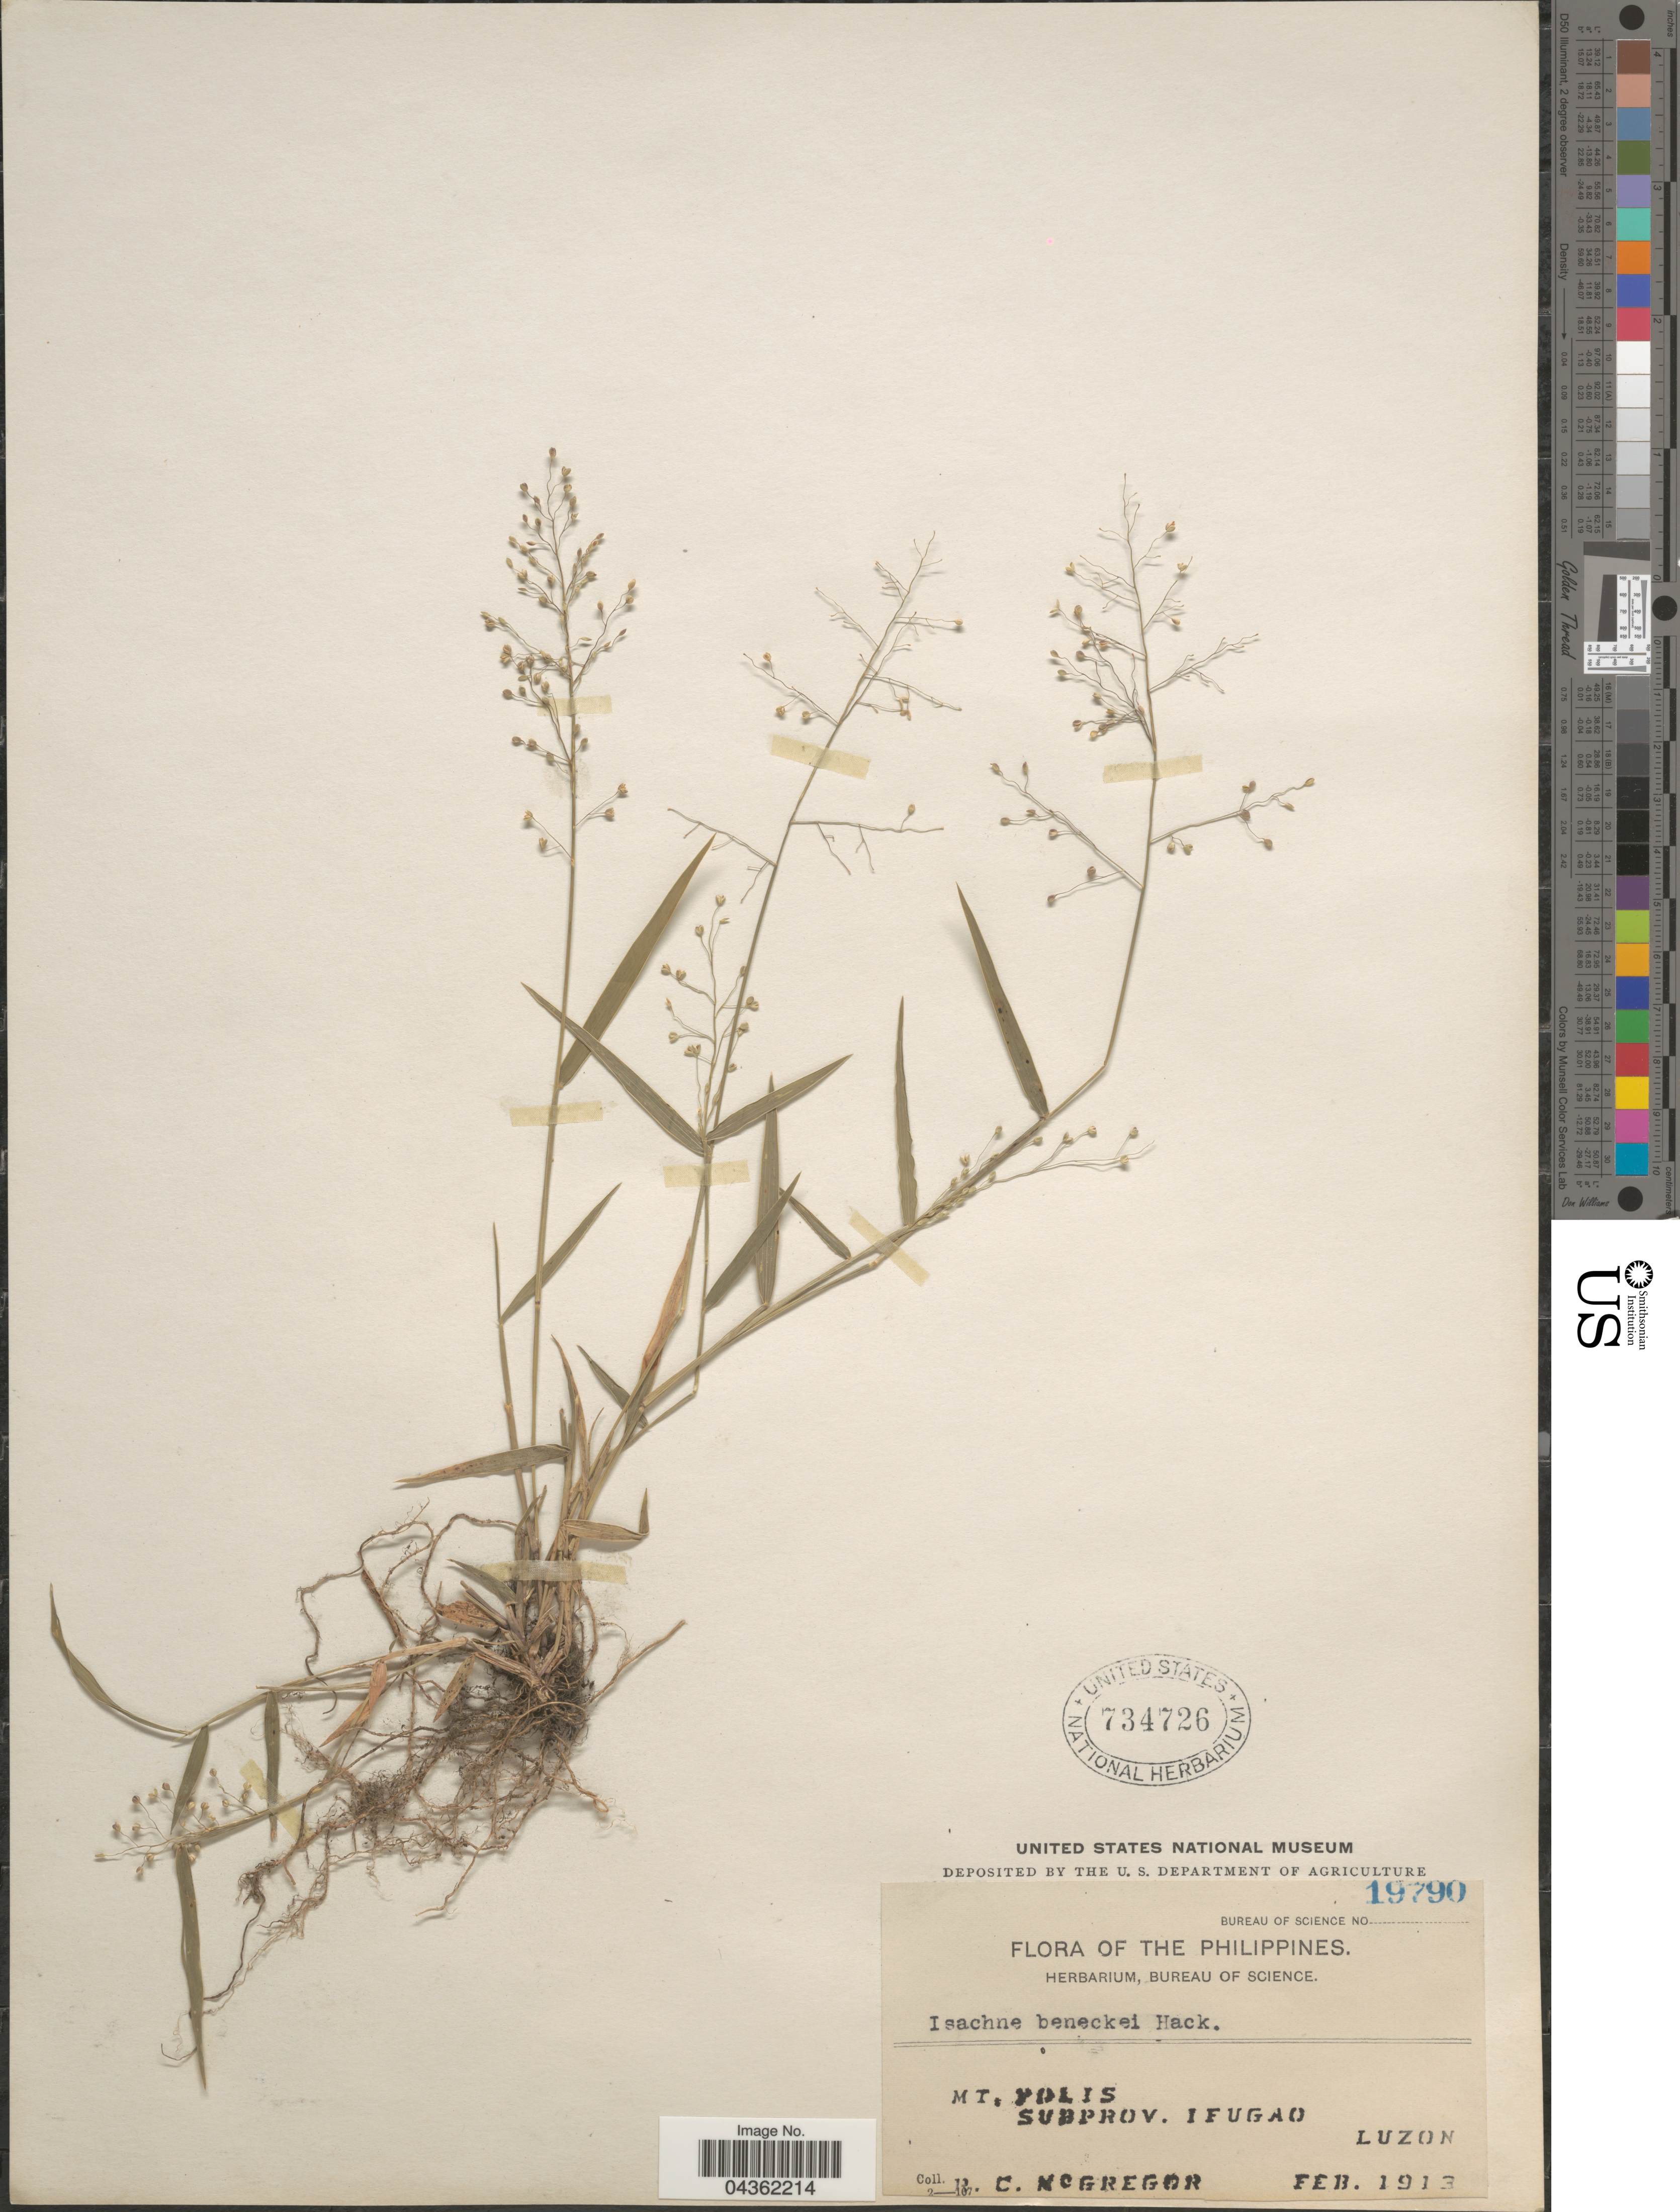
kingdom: Plantae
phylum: Tracheophyta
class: Liliopsida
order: Poales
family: Poaceae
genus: Isachne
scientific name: Isachne clarkei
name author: Hook. f.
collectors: R. C. McGregor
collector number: Bureau of Science 19790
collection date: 1913-02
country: Philippines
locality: Mt. Polis, Subprov. Ifugao, Luzon.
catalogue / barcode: US 734726